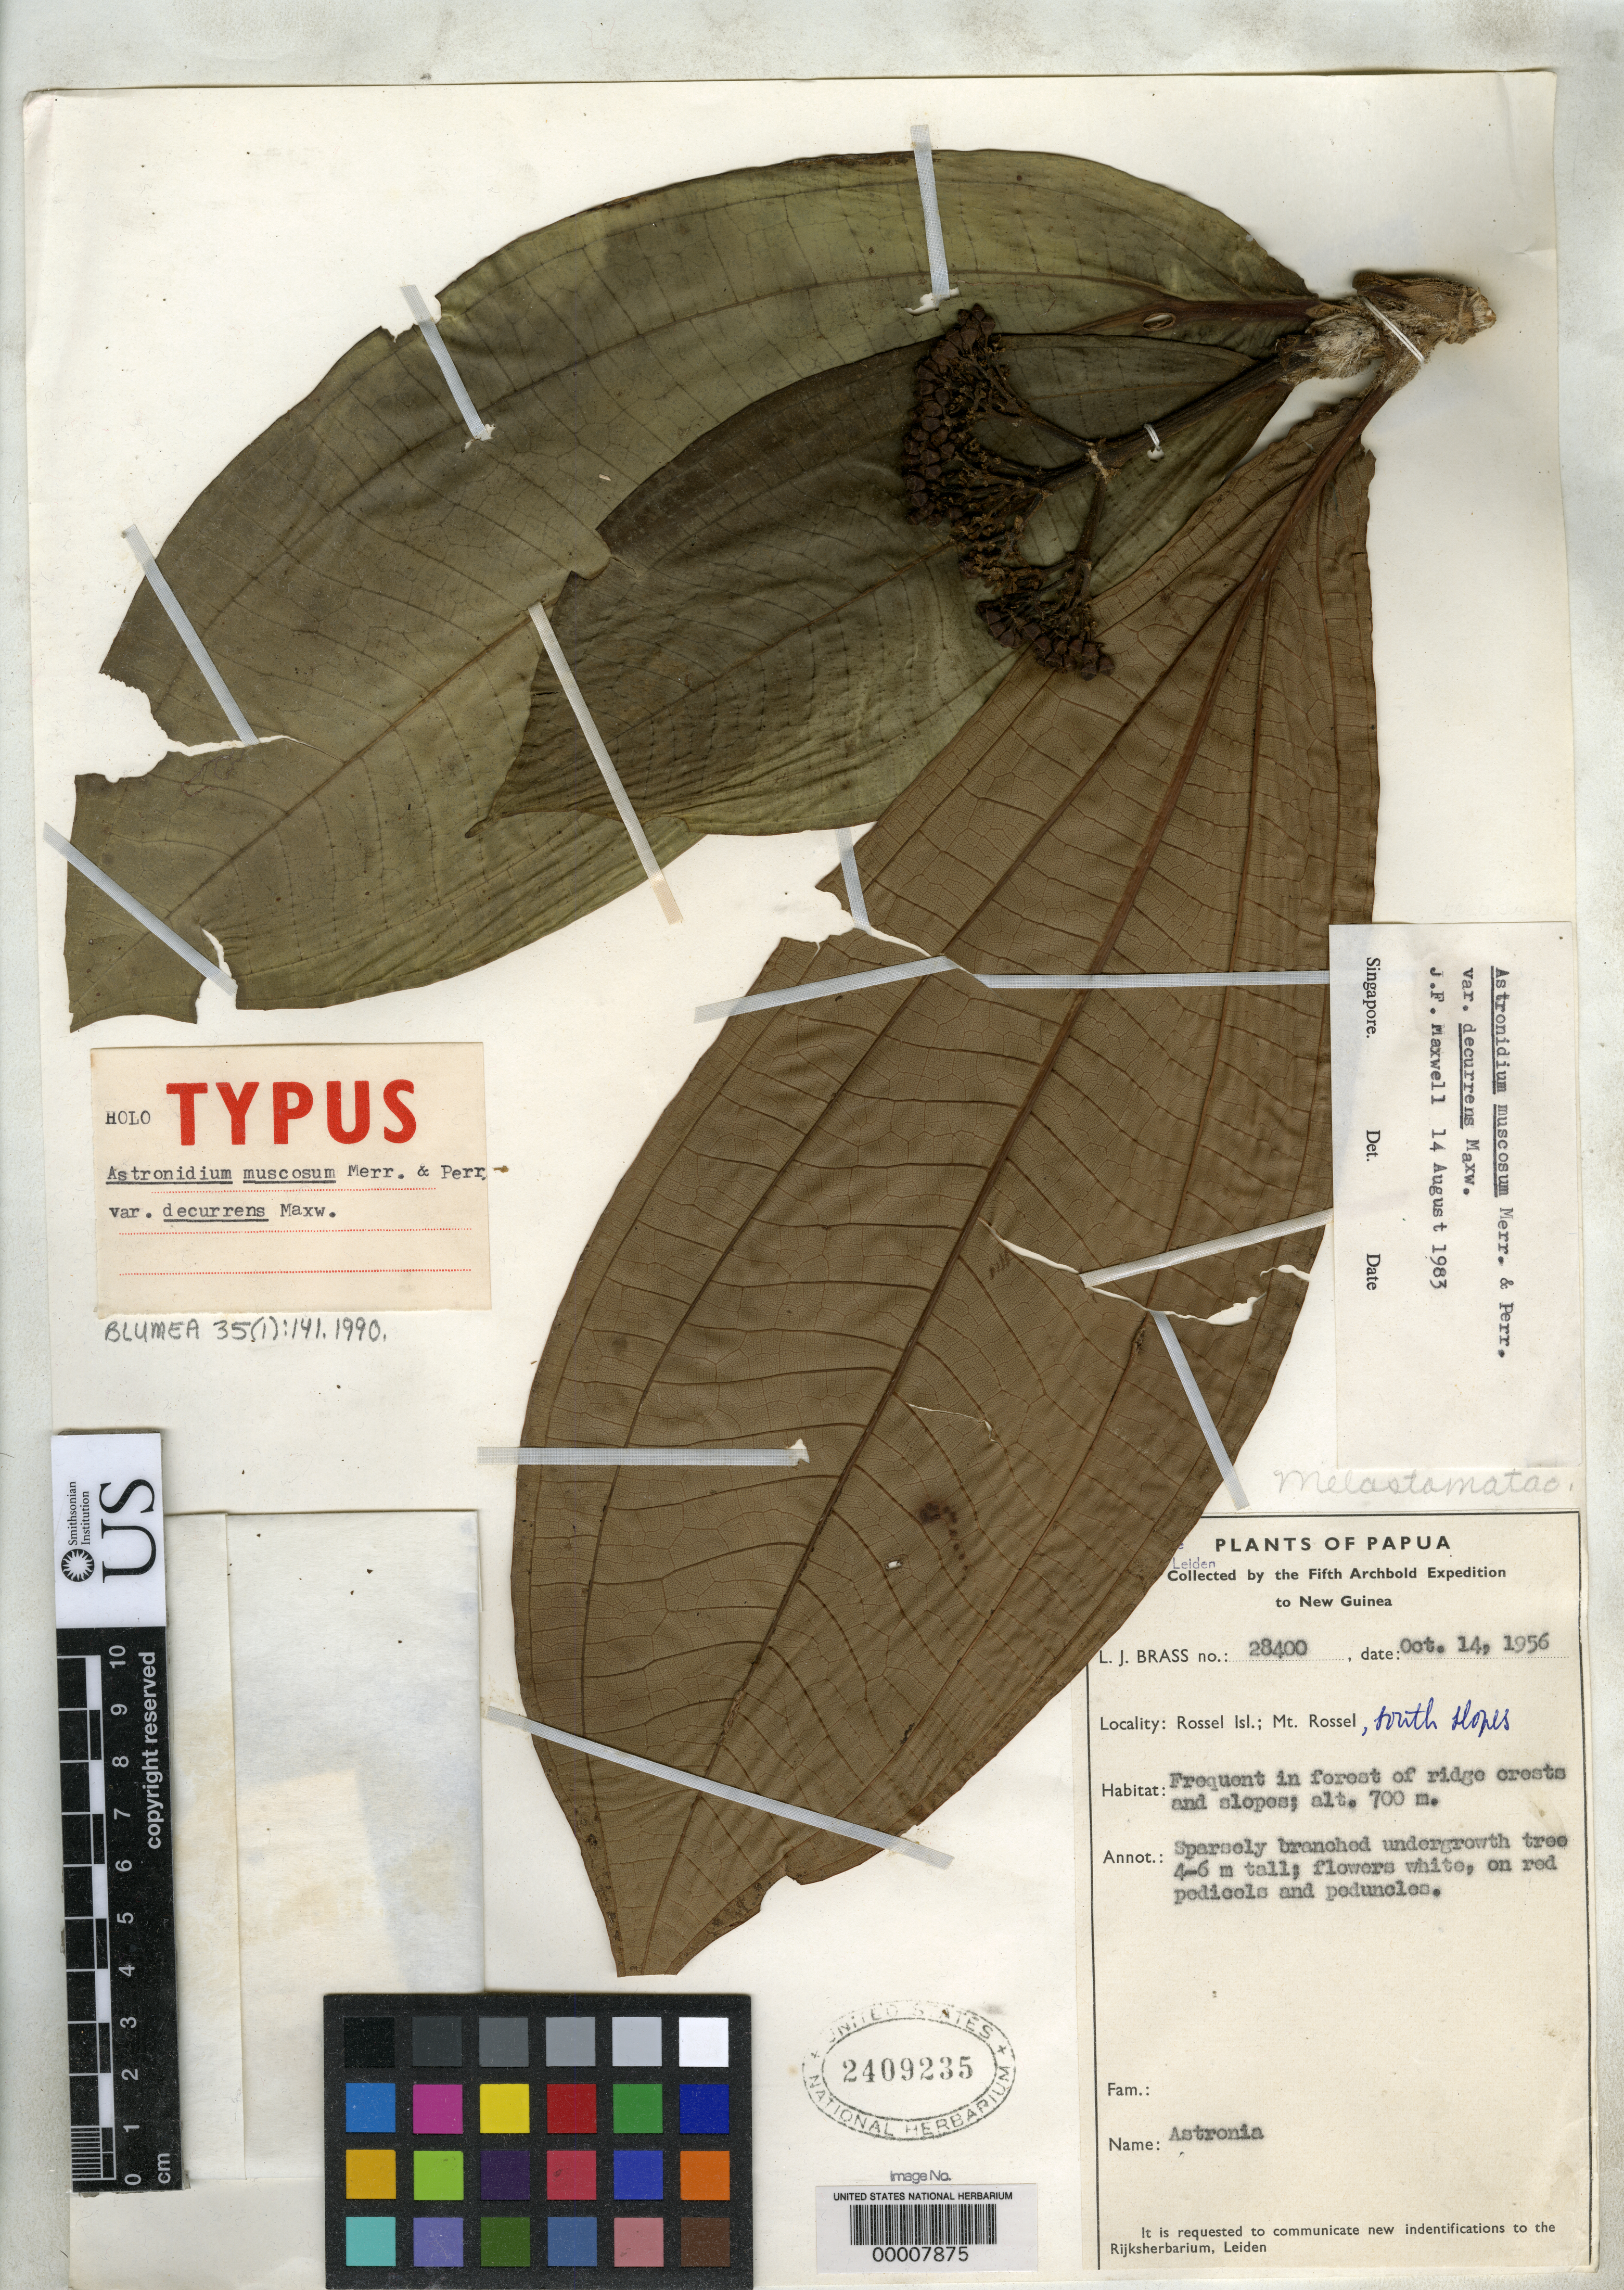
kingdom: Plantae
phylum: Tracheophyta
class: Magnoliopsida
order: Myrtales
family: Melastomataceae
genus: Astronidium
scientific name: Astronidium muscosum var. decurrens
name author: J.F. Maxwell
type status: Holotype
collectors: L. J. Brass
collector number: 28400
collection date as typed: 14 Oct 1956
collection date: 1956-10-14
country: Papua New Guinea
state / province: Milne Bay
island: Rossel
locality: Mt. Rossel, S slopes. [Louisade Arch.]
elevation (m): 700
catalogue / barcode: US 2409235